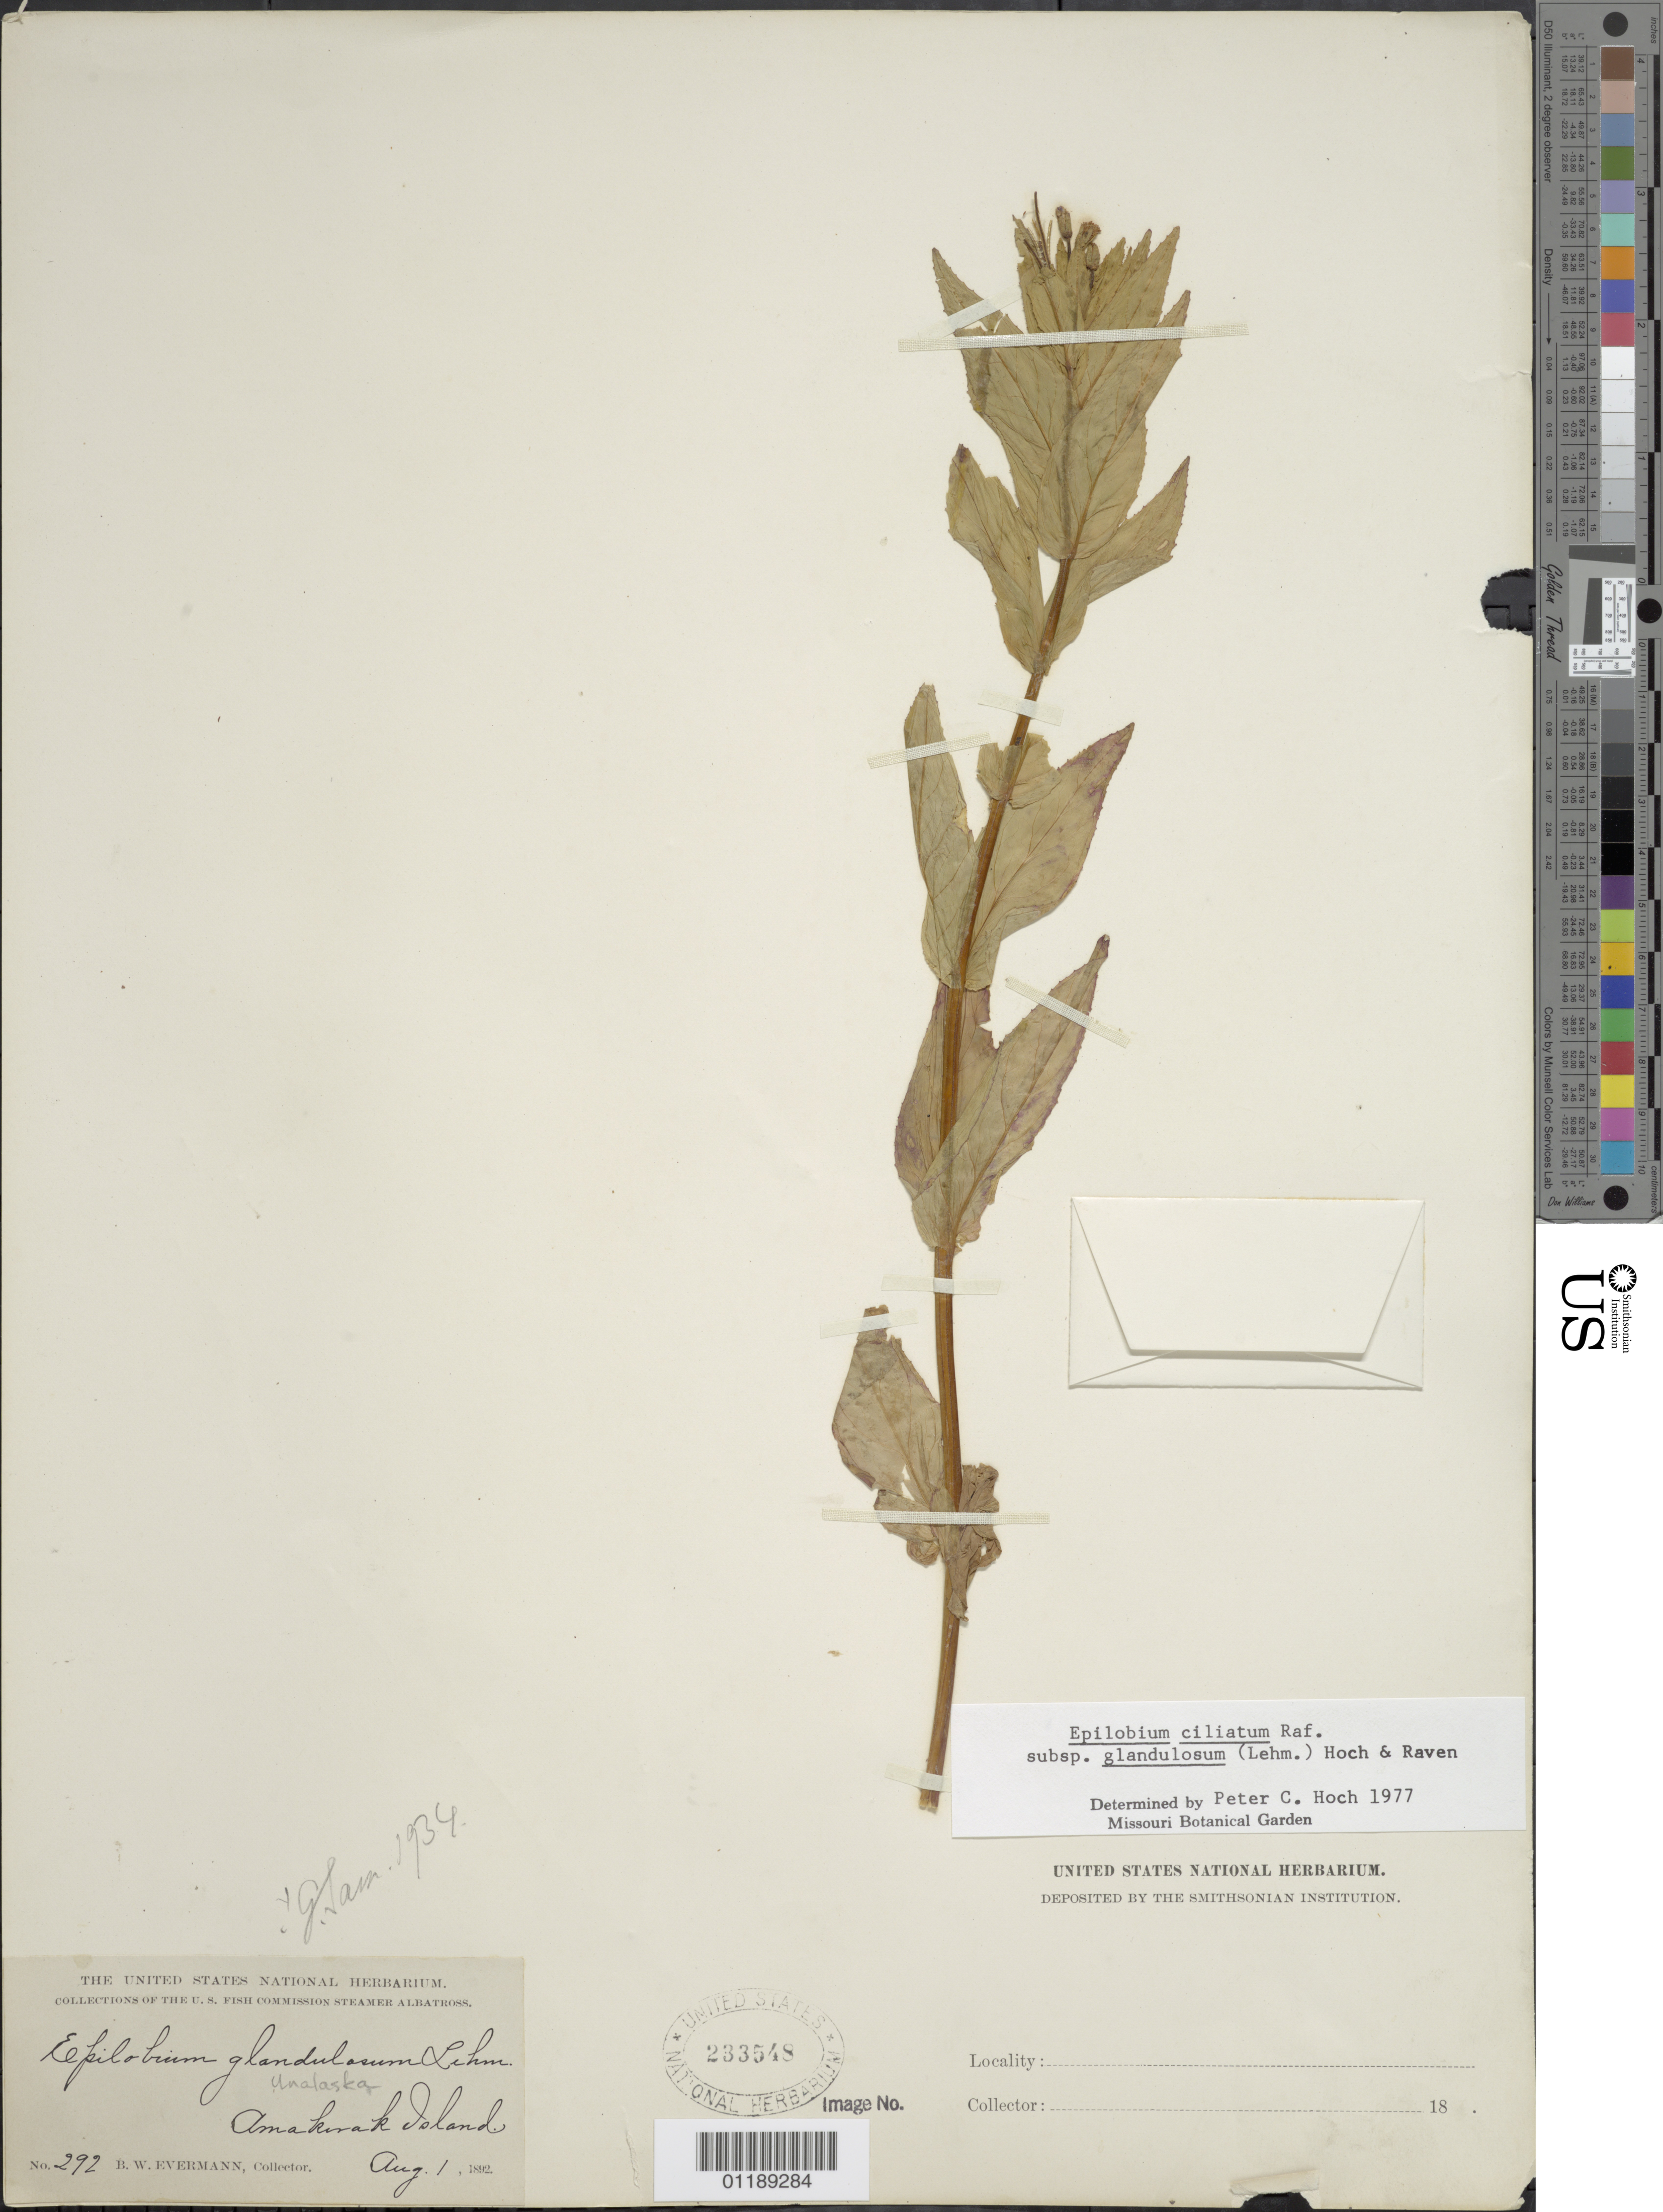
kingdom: Plantae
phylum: Tracheophyta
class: Magnoliopsida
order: Myrtales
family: Onagraceae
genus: Epilobium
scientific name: Epilobium ciliatum subsp. glandulosum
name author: (Lehm.) Hoch & P.H. Raven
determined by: Hoch, P. C.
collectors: B. W. Evermann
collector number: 292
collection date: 1892-08-01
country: United States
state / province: Alaska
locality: Amakuak Island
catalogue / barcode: US 233548